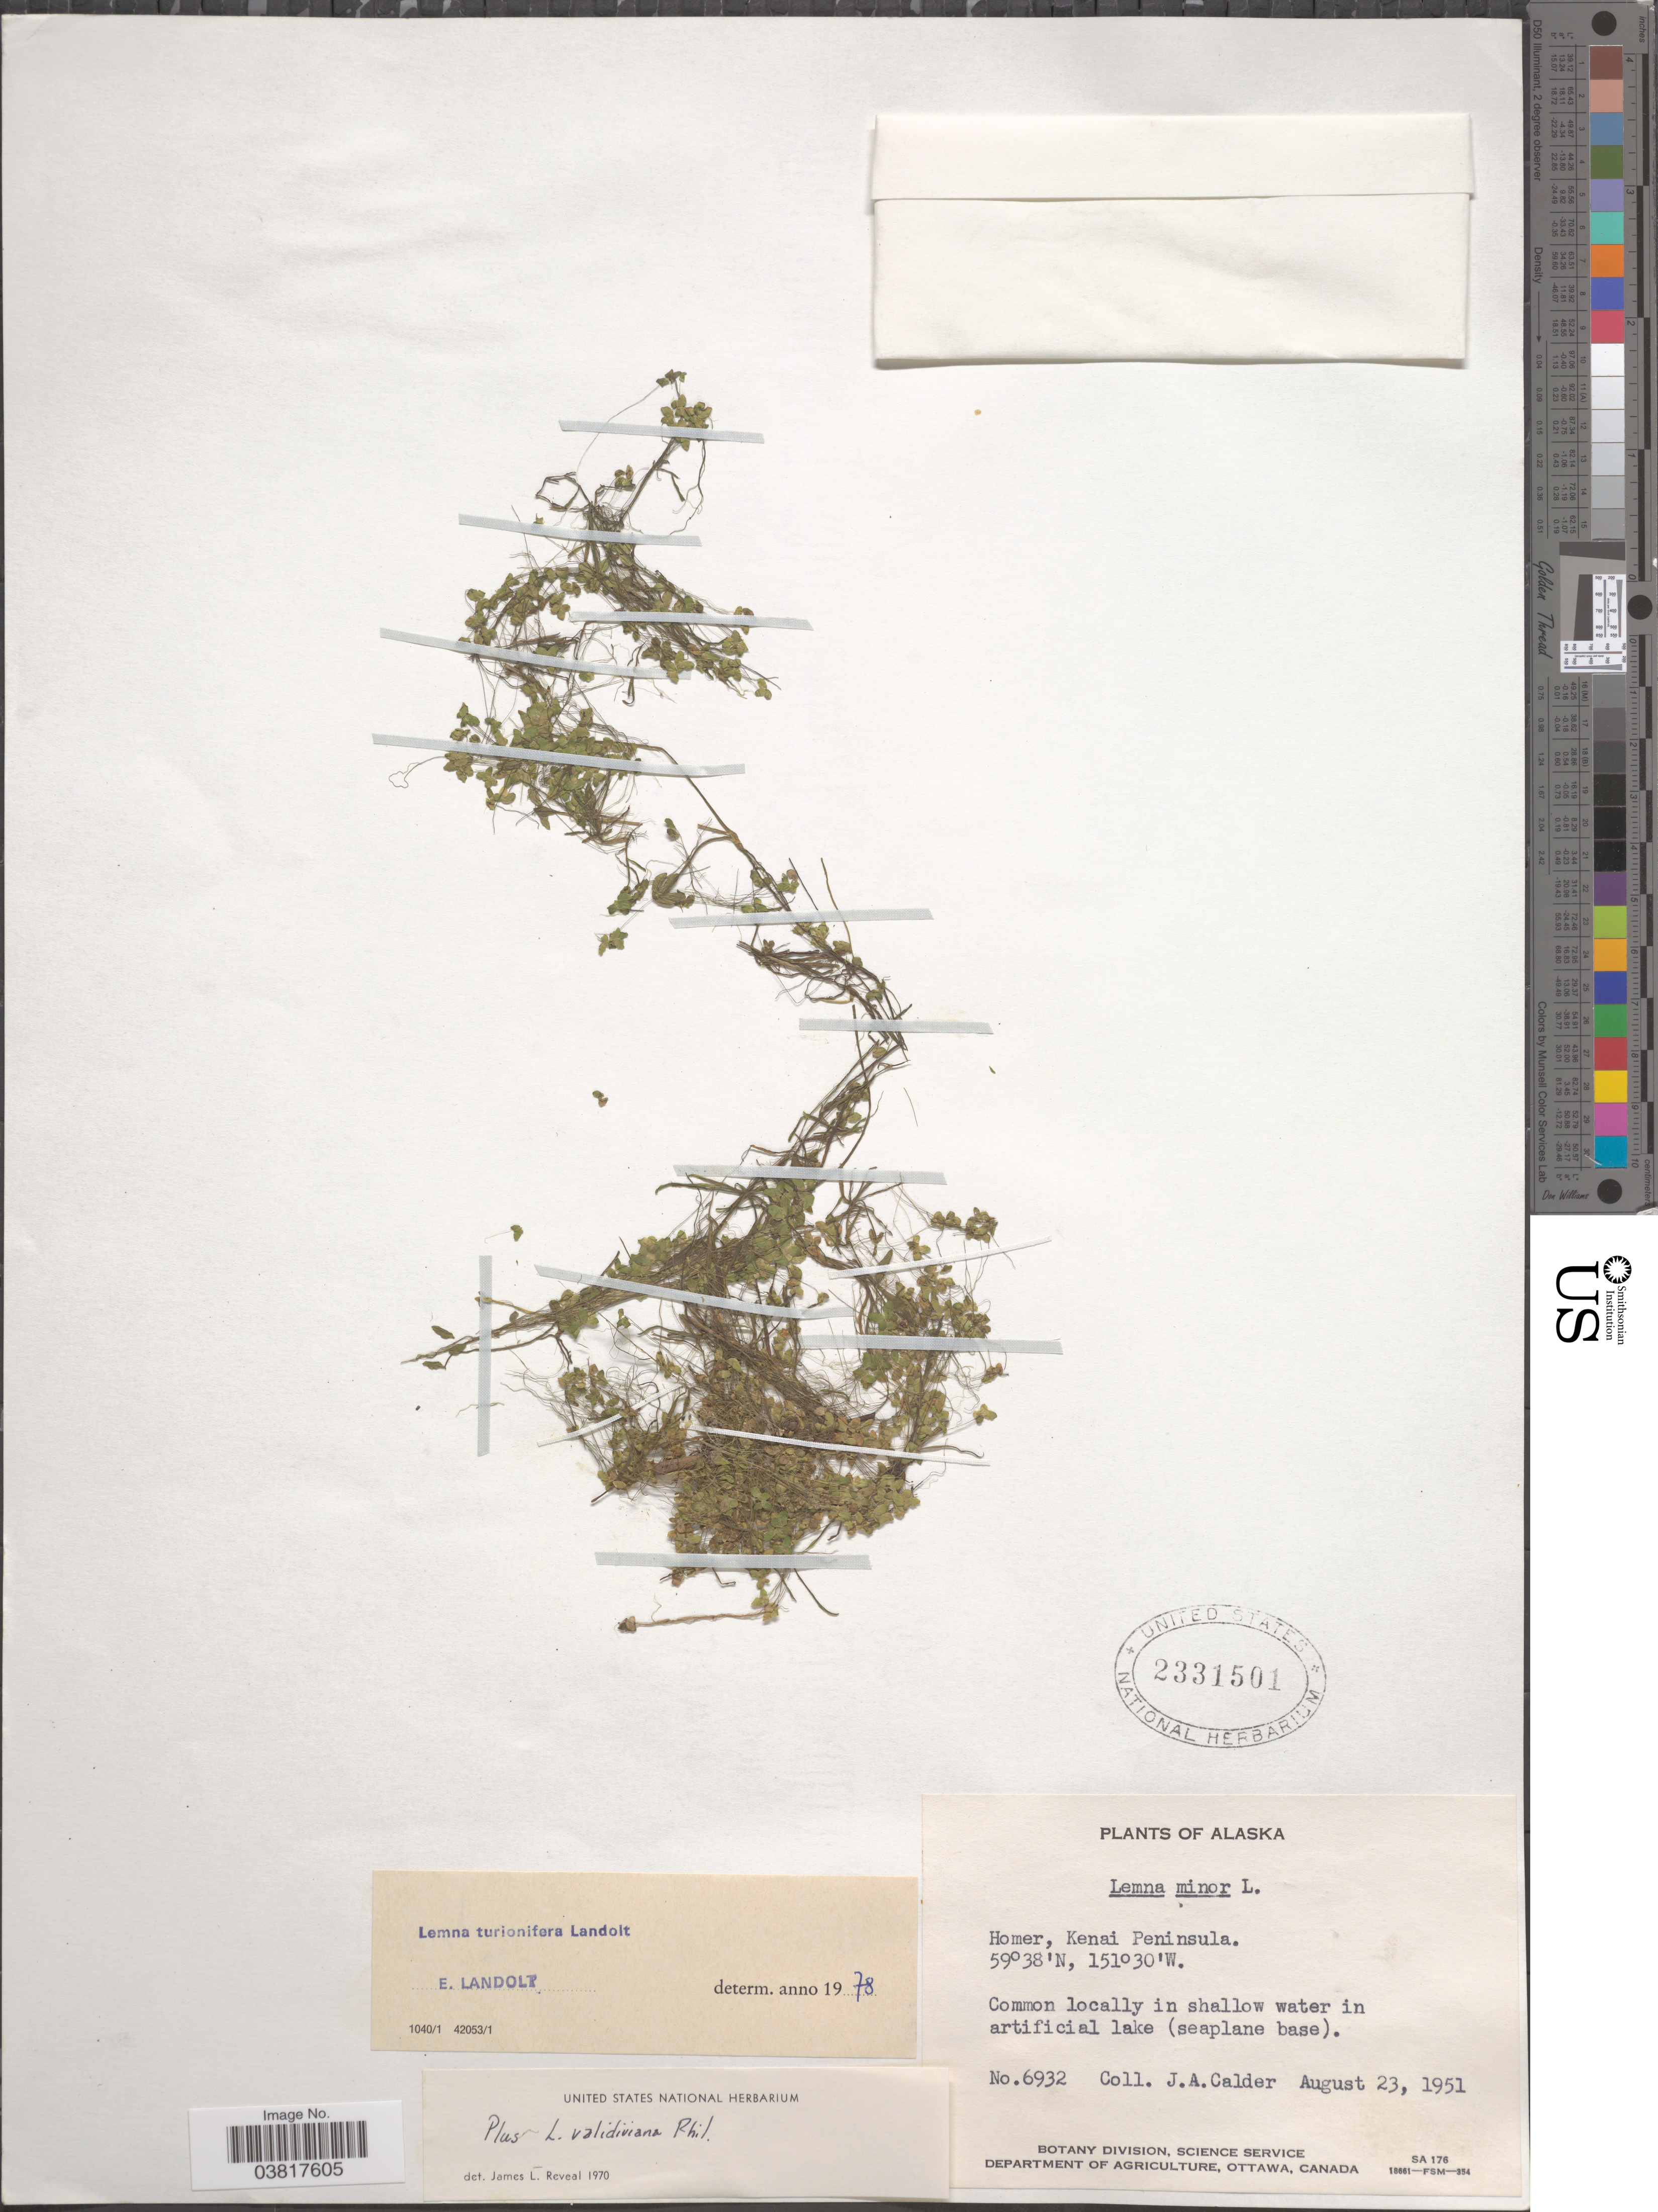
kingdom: Plantae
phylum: Tracheophyta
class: Liliopsida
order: Alismatales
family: Araceae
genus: Lemna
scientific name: Lemna turionifera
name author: Landolt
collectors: J. A. Calder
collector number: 6932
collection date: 1951-08-23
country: United States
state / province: Alaska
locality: Homer, Kenai Peninsula.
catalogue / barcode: US 2331501